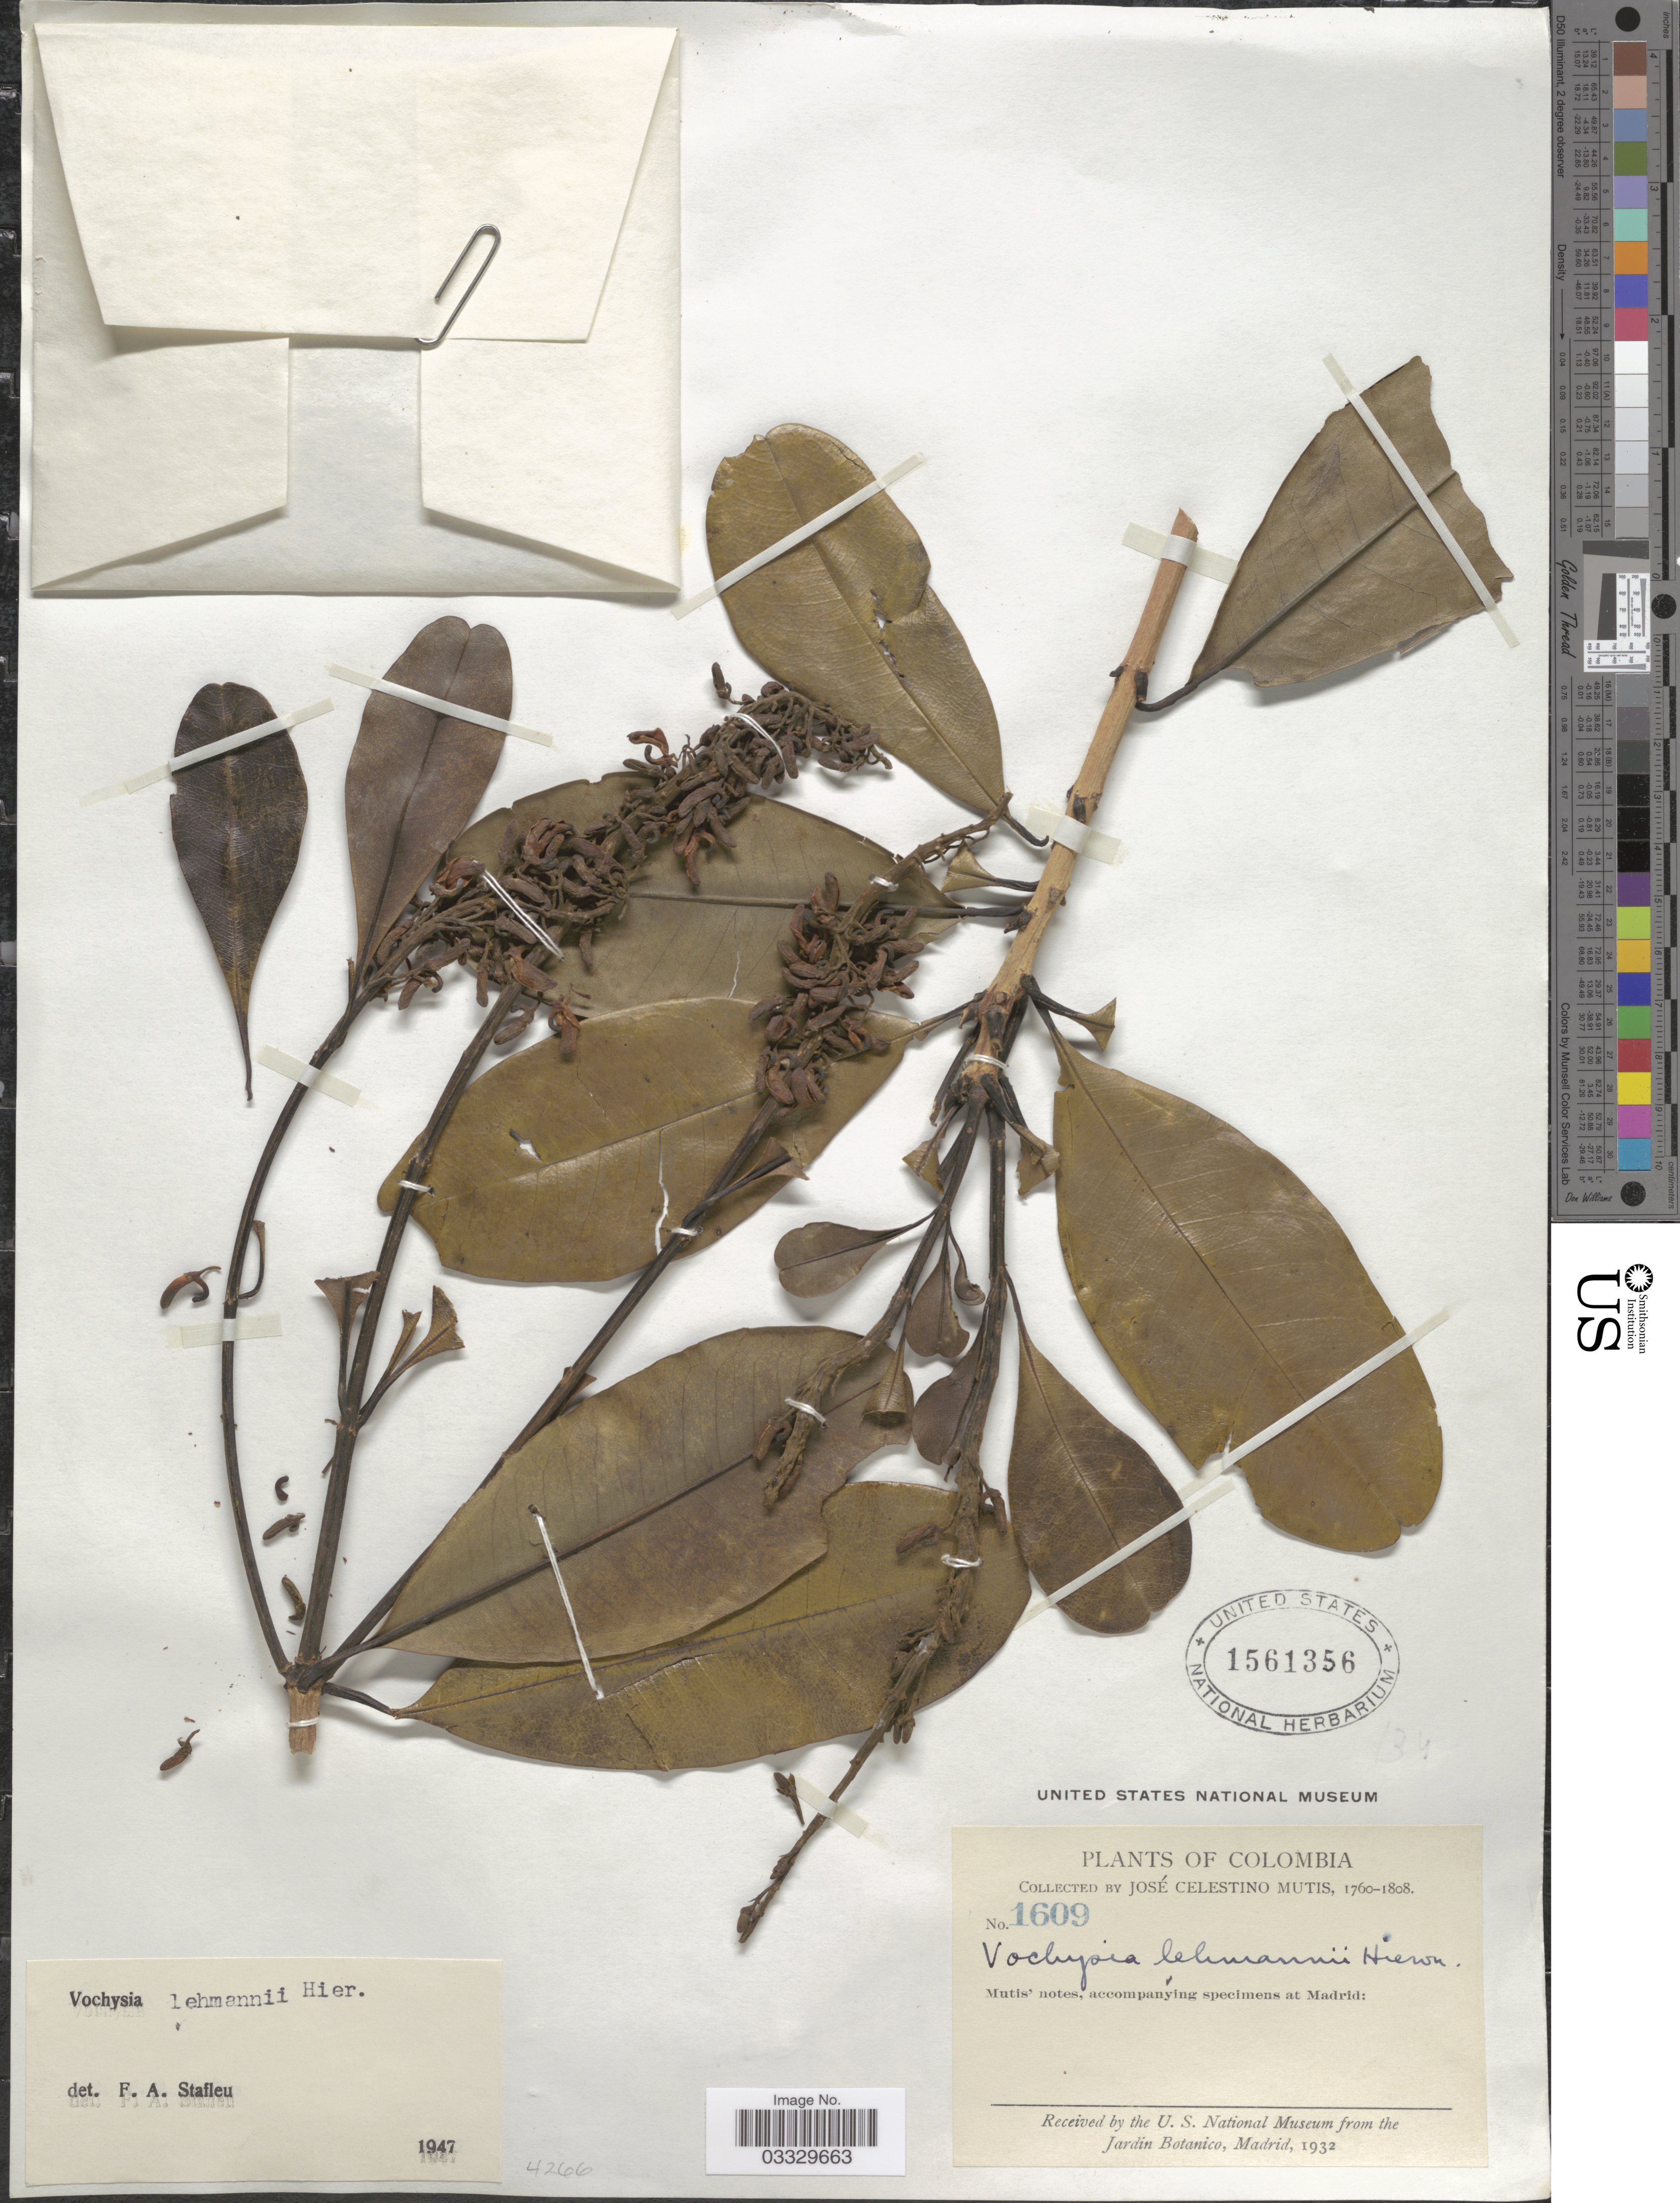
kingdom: Plantae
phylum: Tracheophyta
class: Magnoliopsida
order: Myrtales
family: Vochysiaceae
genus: Vochysia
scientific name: Vochysia lehmannii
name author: Hieron.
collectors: J. C. B. Mutis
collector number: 1609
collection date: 1760/1808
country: Colombia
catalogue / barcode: US 1561356